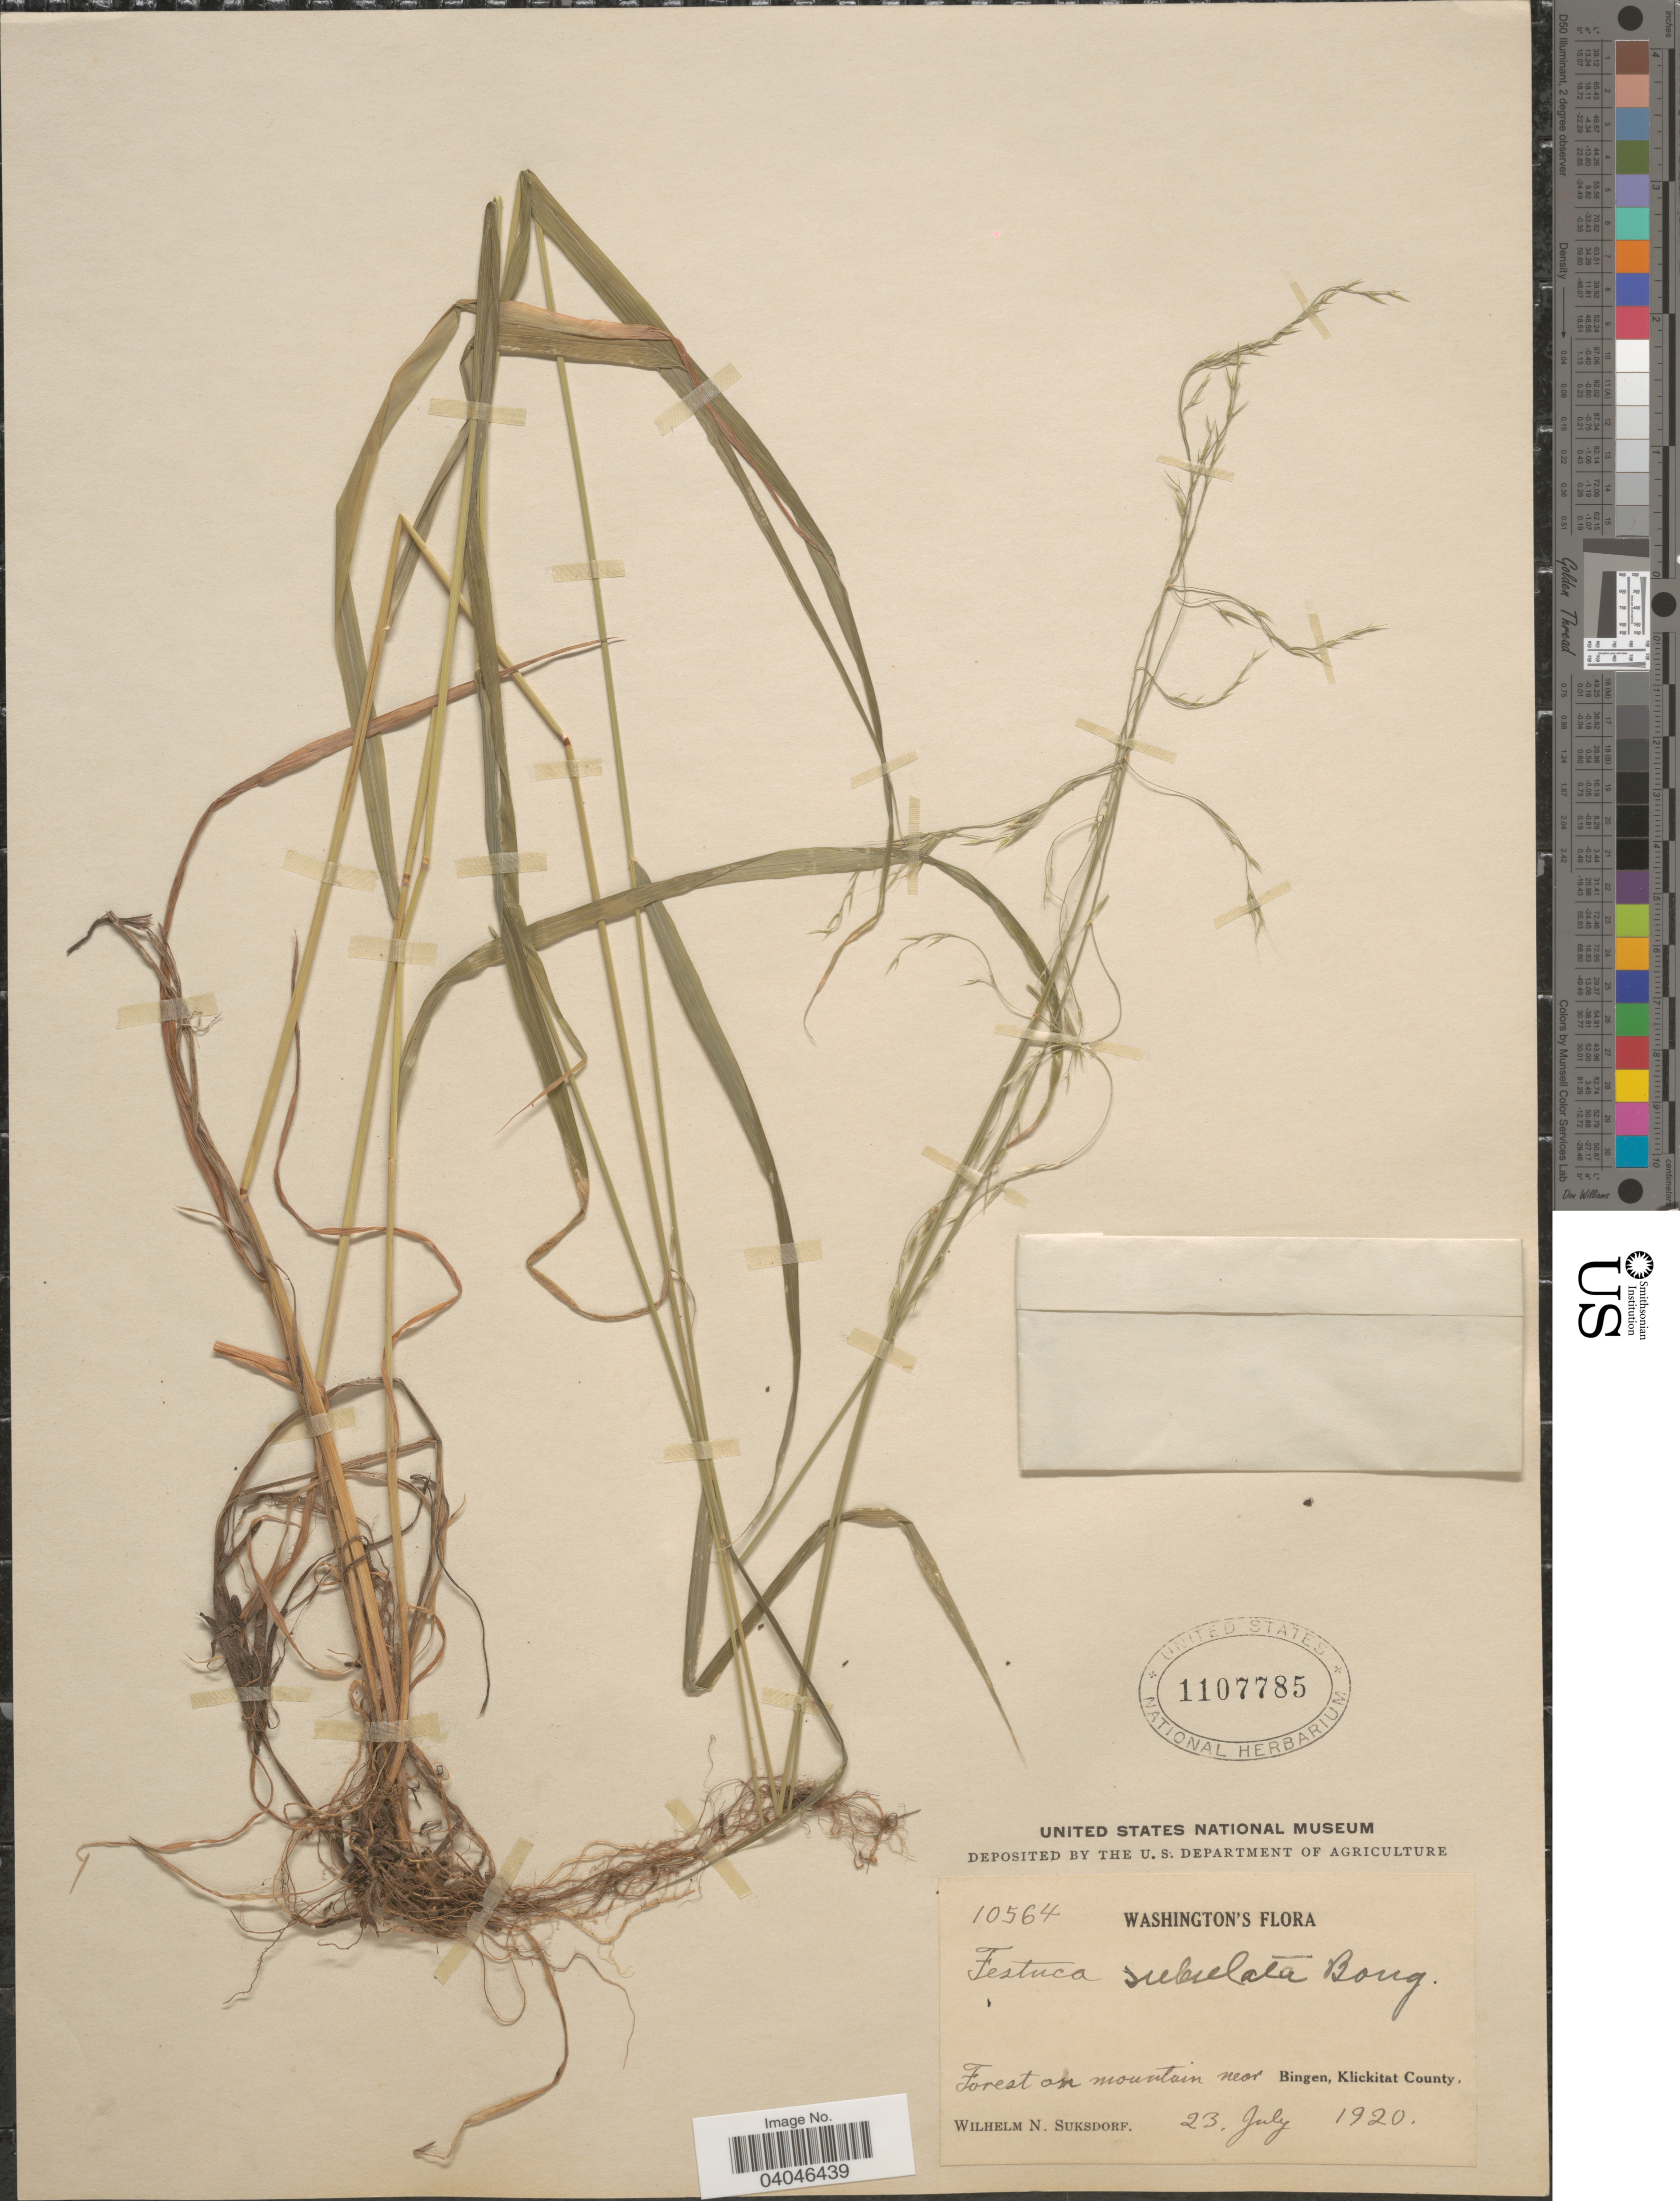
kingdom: Plantae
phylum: Tracheophyta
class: Liliopsida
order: Poales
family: Poaceae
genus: Festuca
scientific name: Festuca subulata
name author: Trin.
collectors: W. N. Suksdorf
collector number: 10564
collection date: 1920-07-23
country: United States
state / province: Washington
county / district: Klickitat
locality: Forest on mountain near Bingen, Klickitat County.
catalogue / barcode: US 1107785